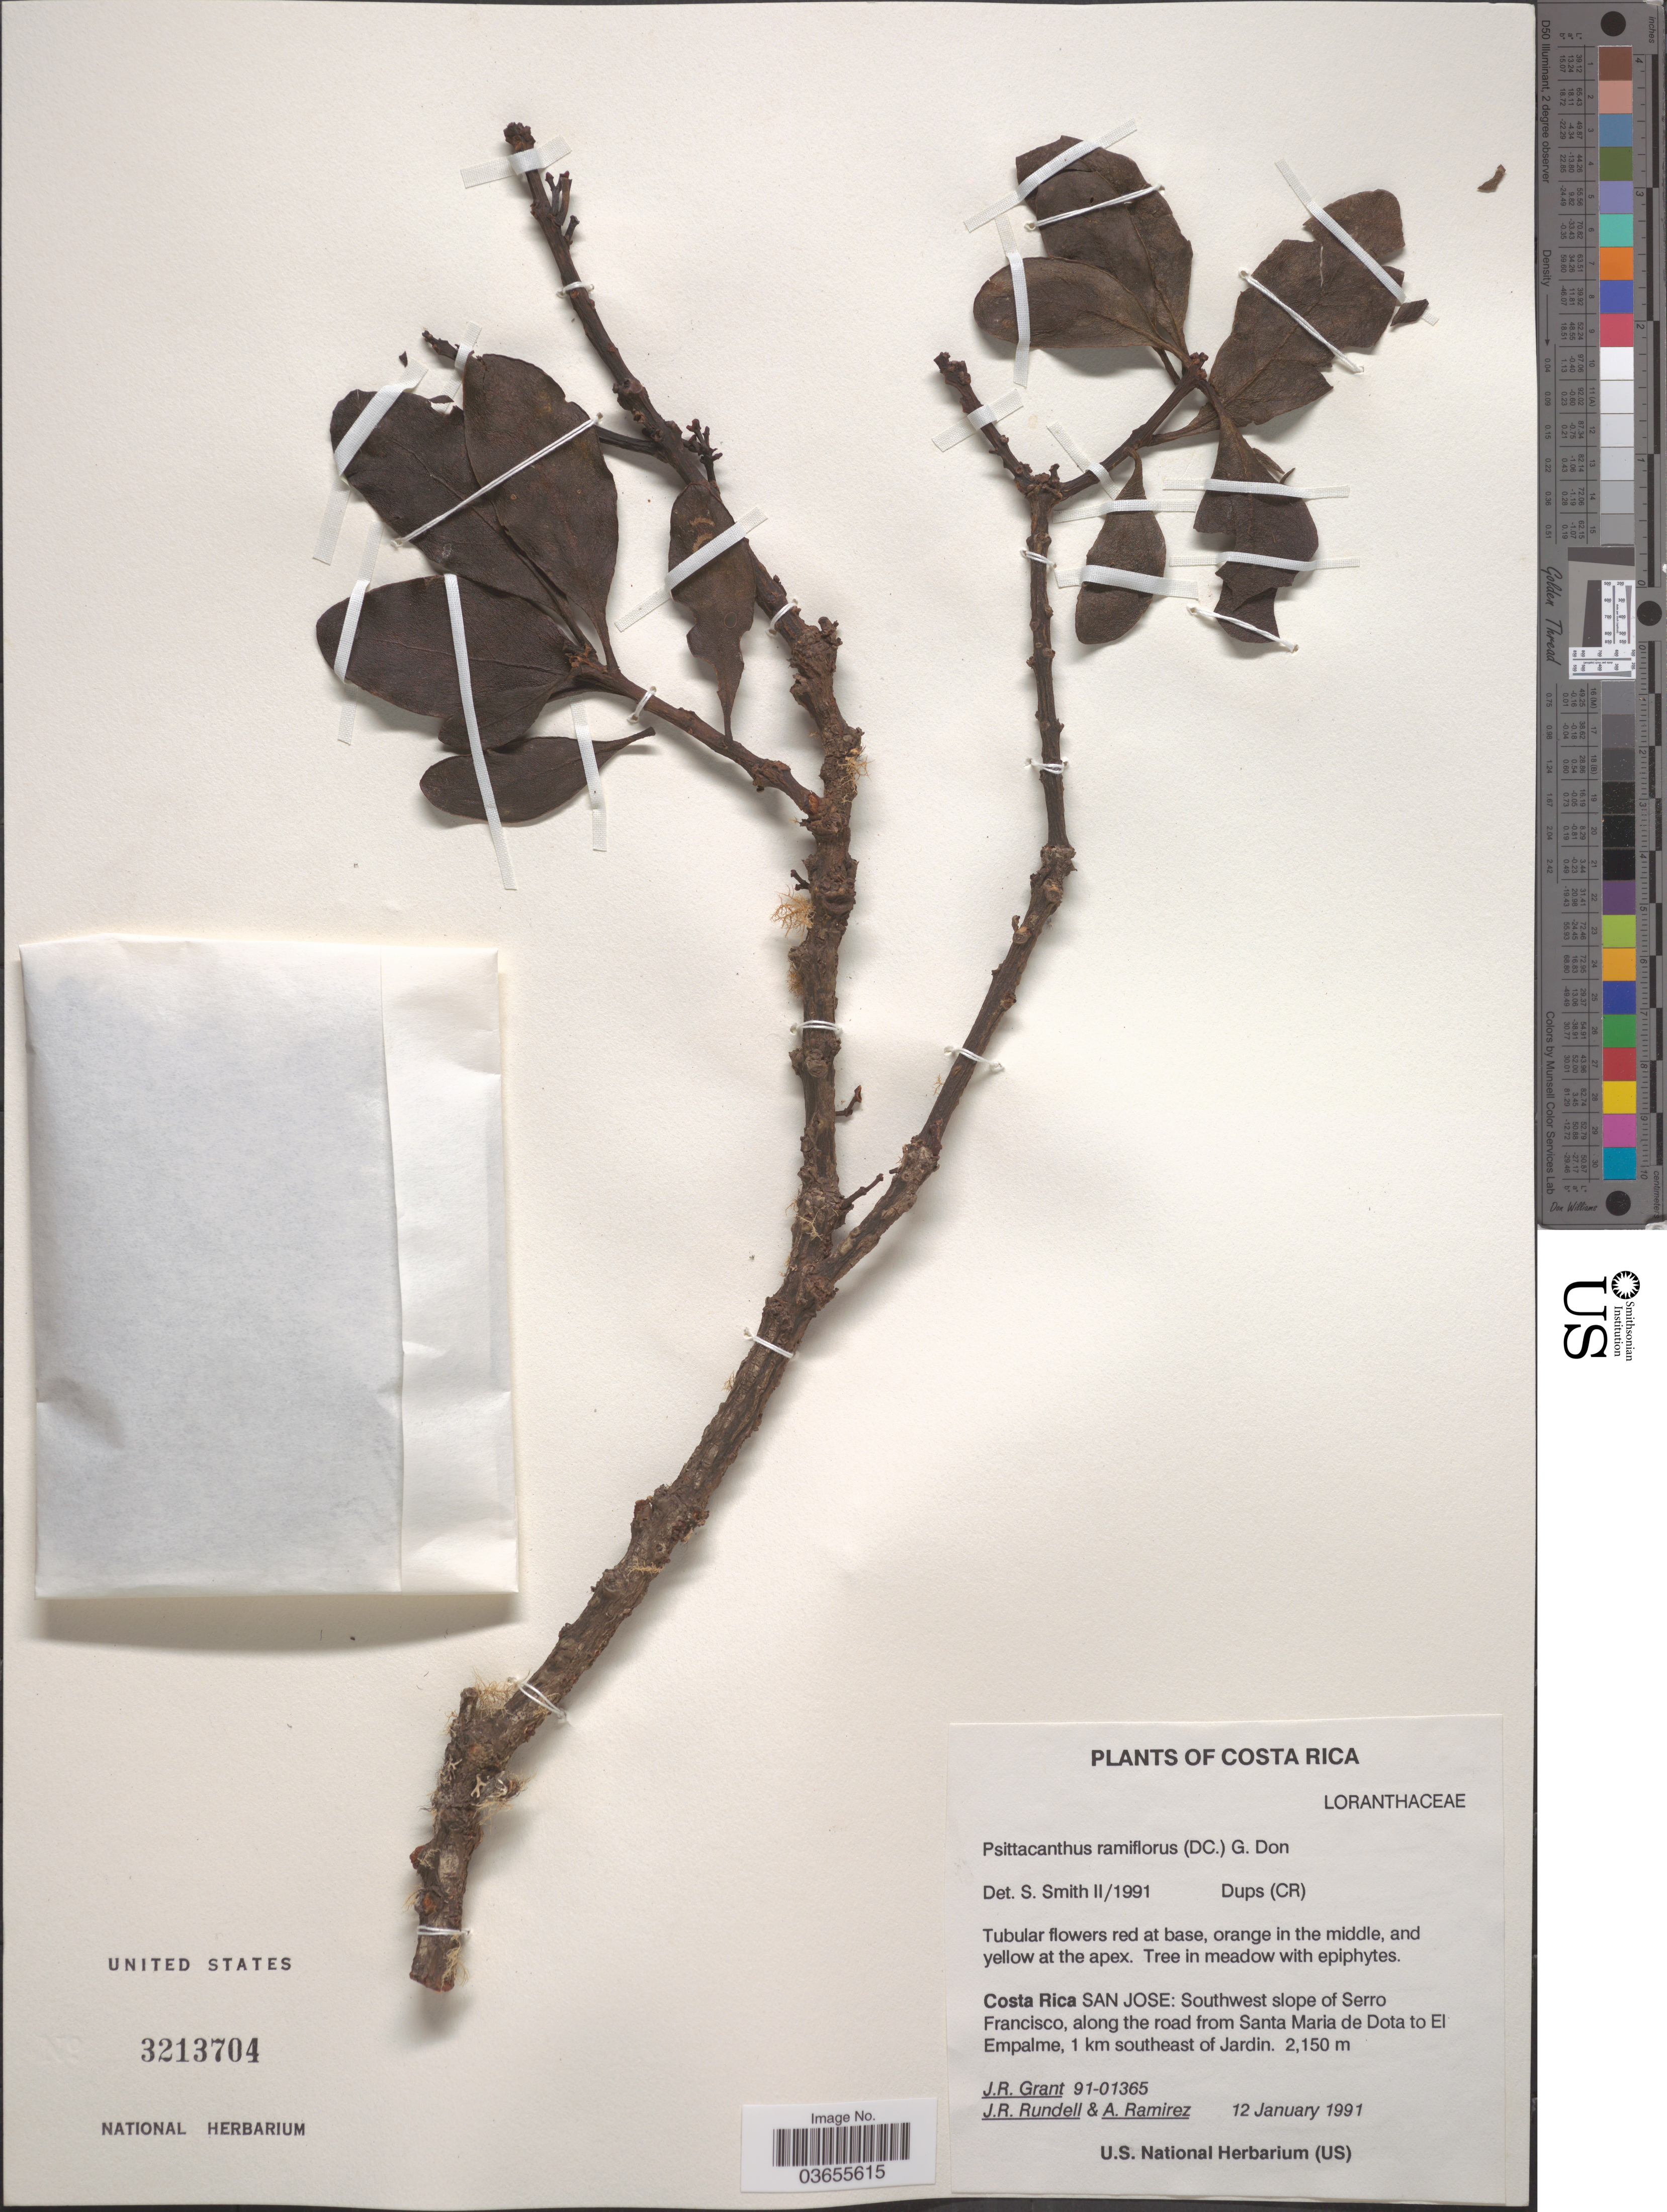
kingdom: Plantae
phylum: Tracheophyta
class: Magnoliopsida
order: Santalales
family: Loranthaceae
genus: Psittacanthus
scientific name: Psittacanthus ramiflorus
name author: (Moc. & Sessé ex DC.) G. Don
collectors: J. Grant, J. R. Rundell & A. Ramirez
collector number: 91-01365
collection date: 1991-01-12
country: Costa Rica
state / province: San José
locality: Southwest slope of Serro Francisco, along the road from Santa Maria de Dota to El Empalme, 1 km southeast of Jardin.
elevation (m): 2150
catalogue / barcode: US 3213704